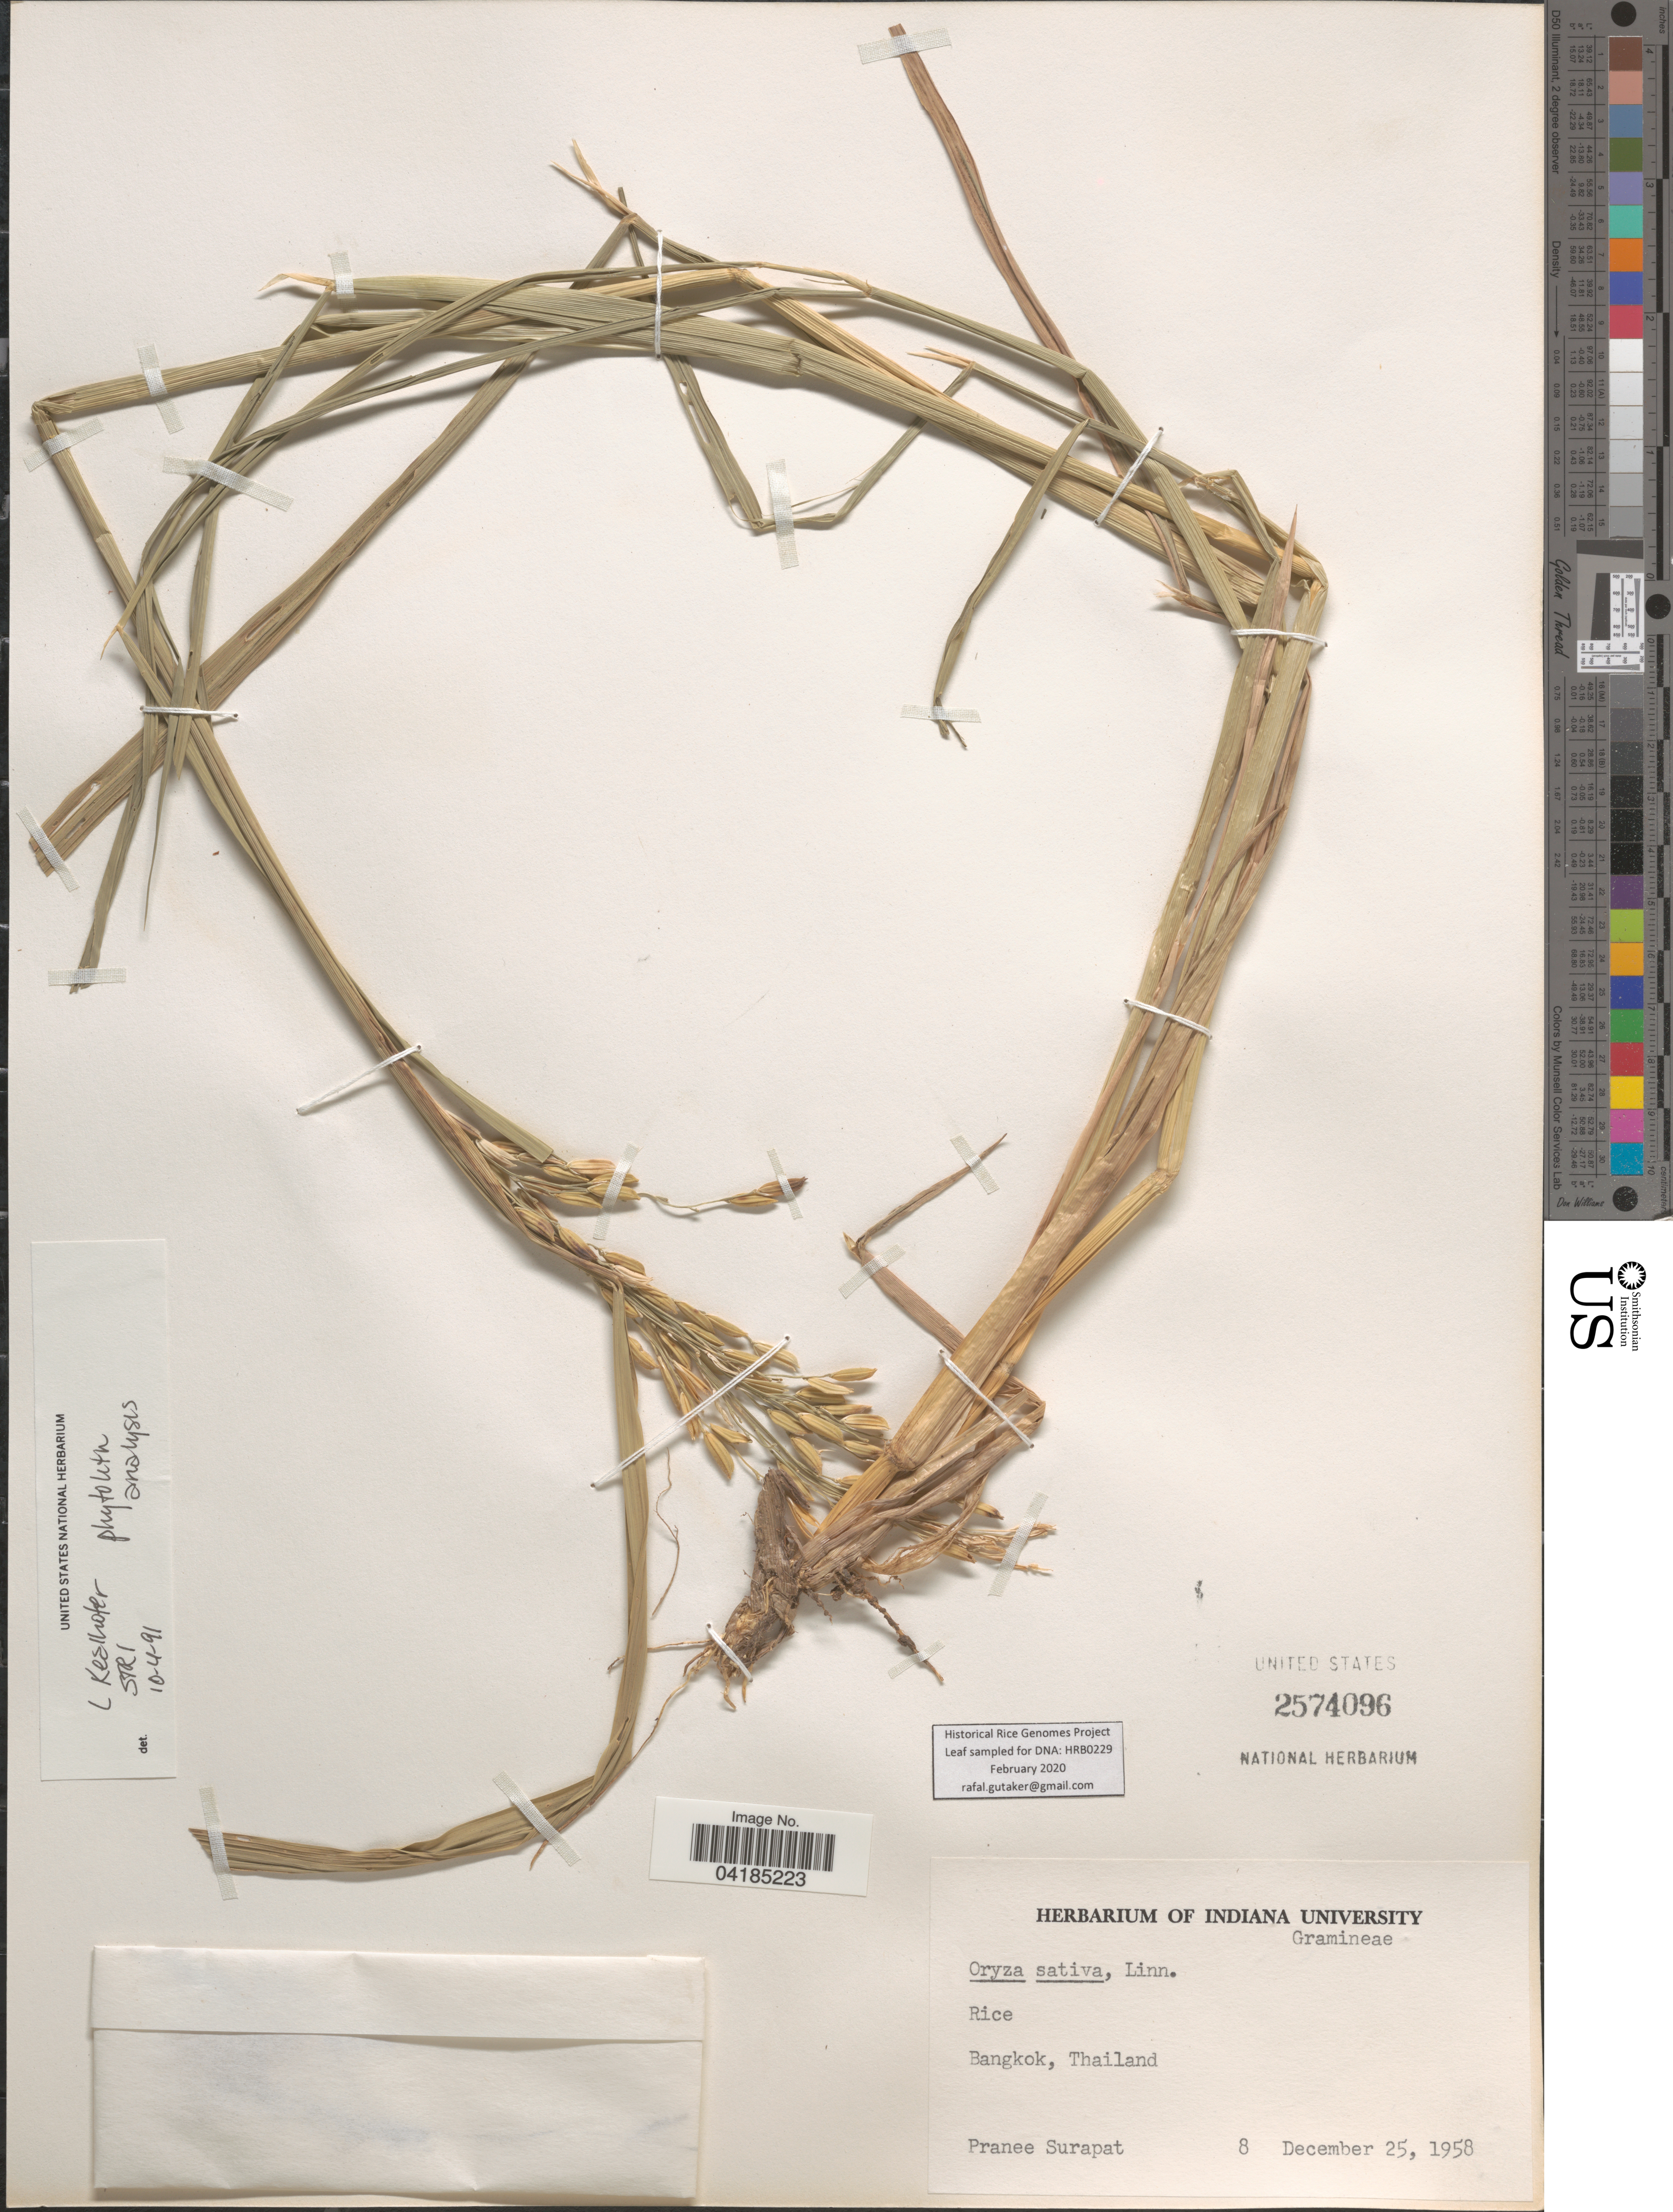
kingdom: Plantae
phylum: Tracheophyta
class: Liliopsida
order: Poales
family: Poaceae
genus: Oryza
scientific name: Oryza sativa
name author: L.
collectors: P. Surapat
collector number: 8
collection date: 1958-12-25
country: Thailand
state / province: Bangkok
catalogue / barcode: US 2574096